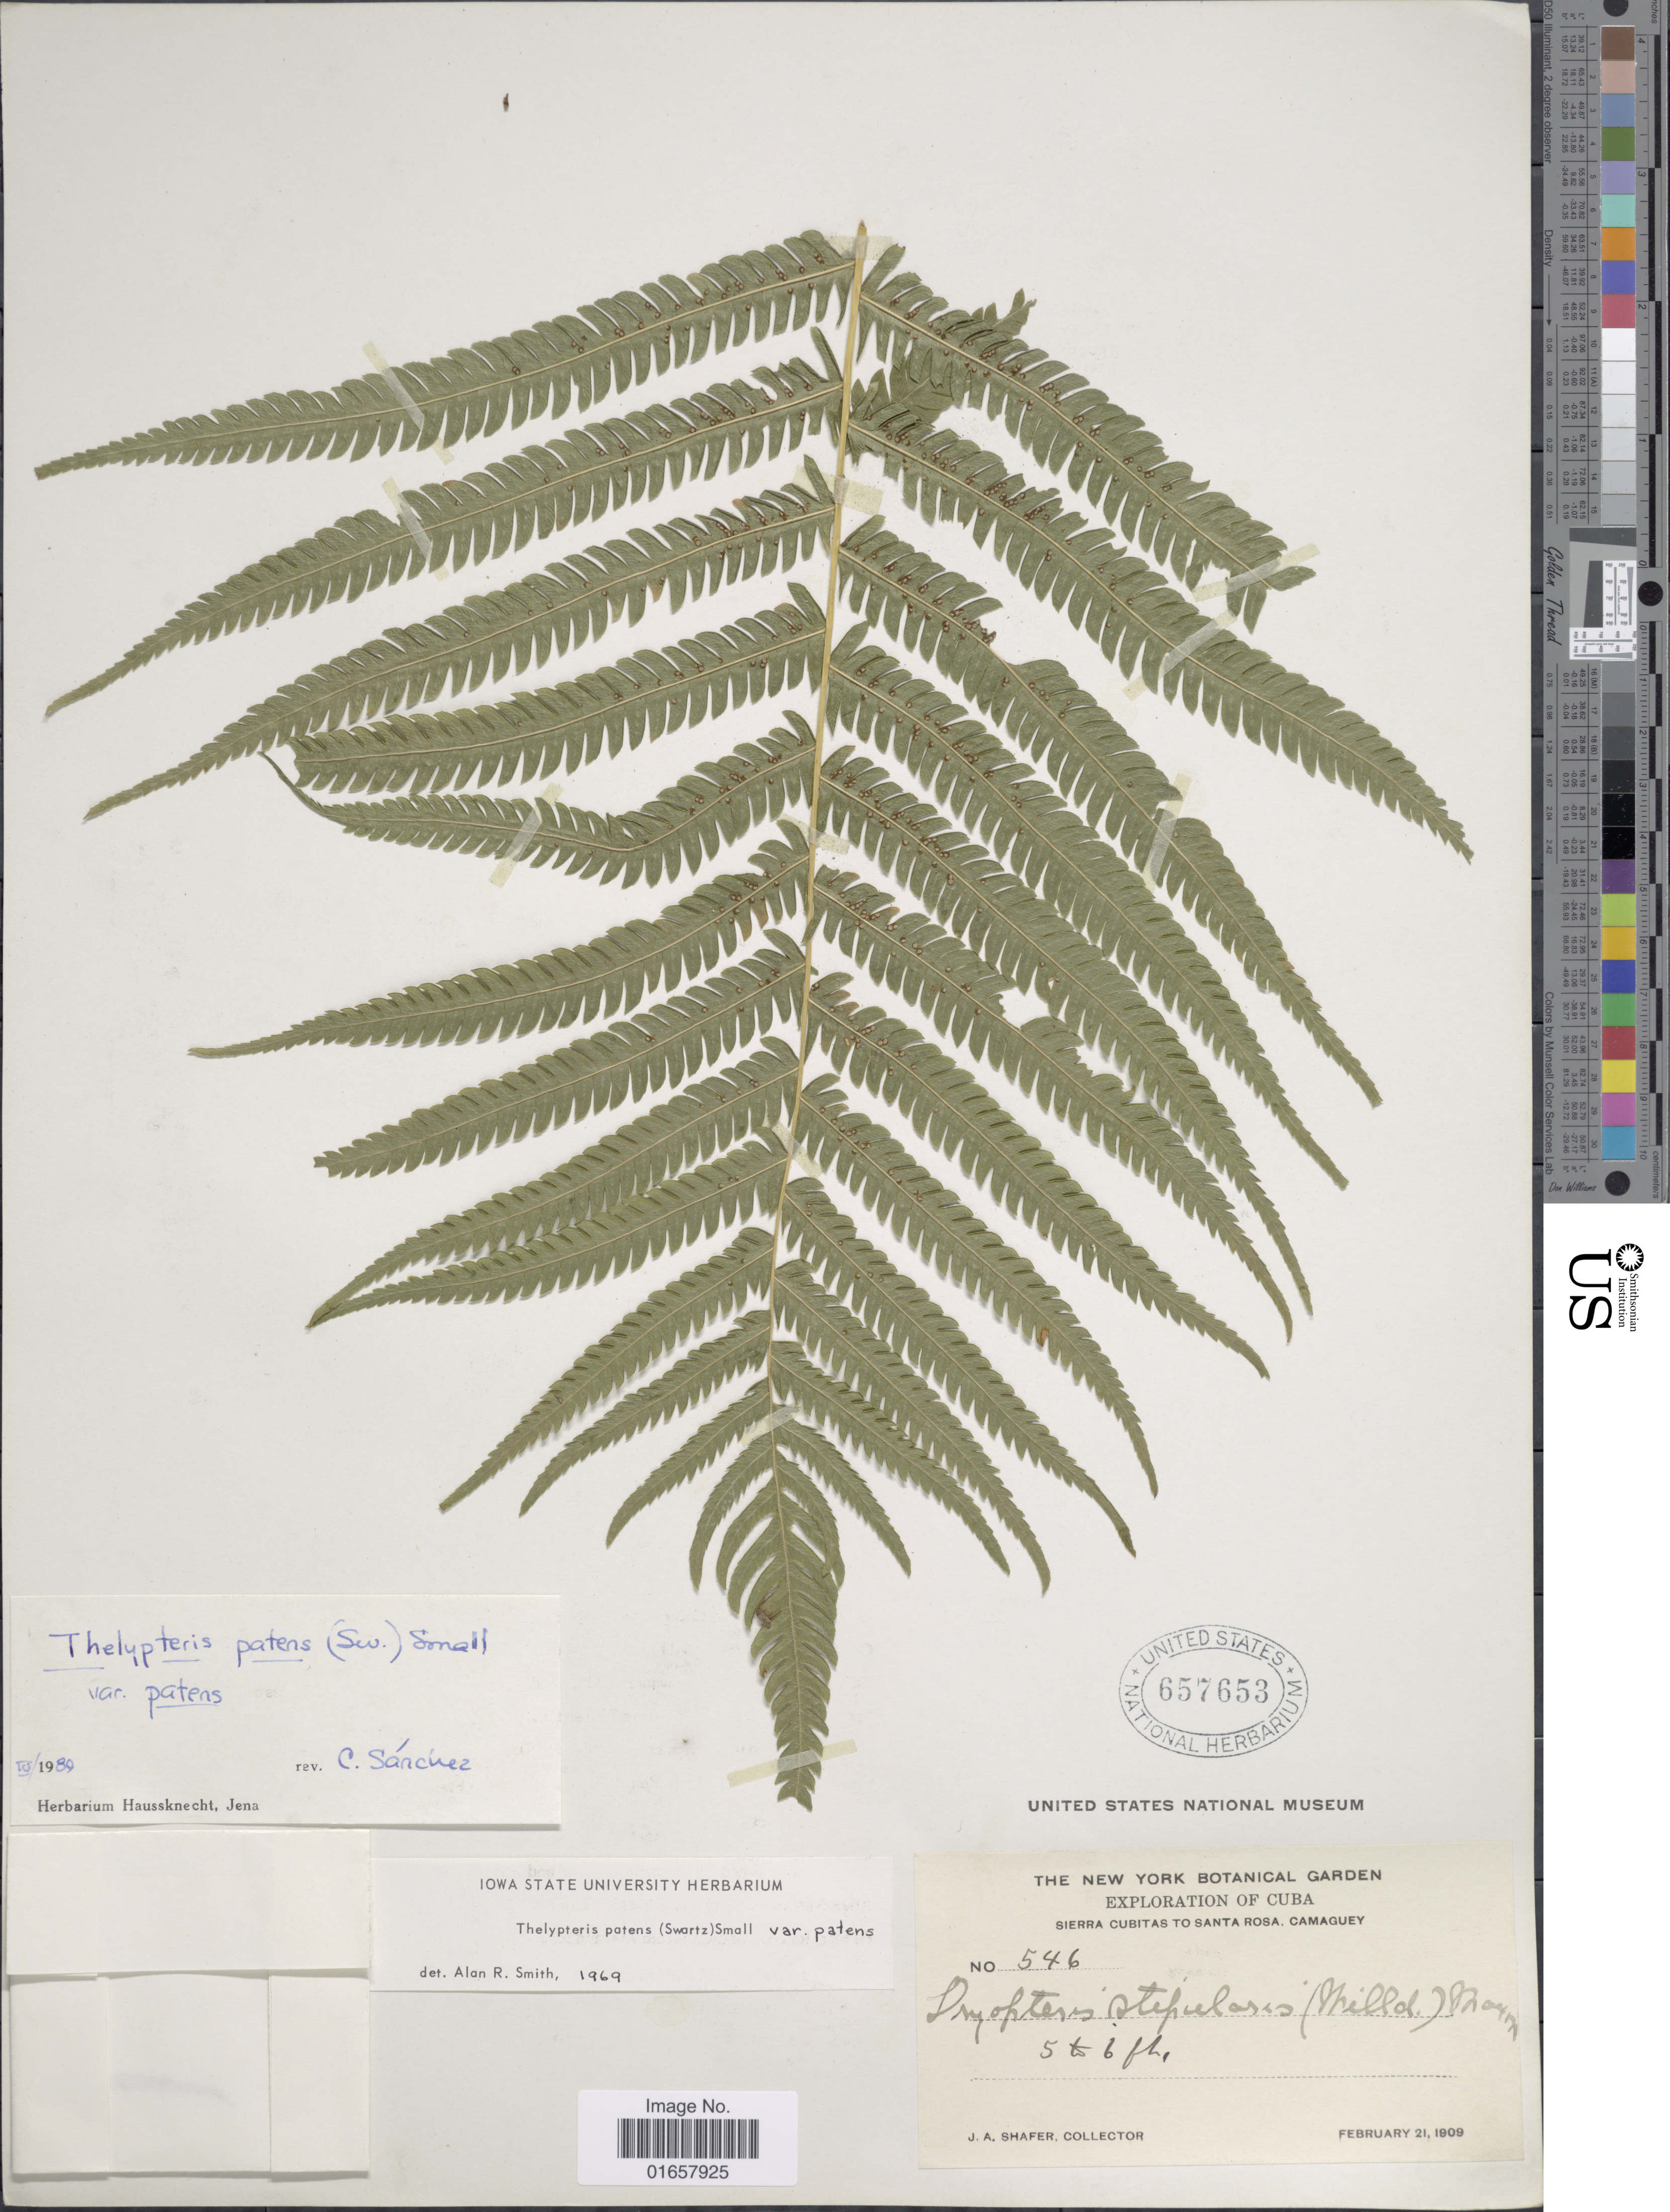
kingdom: Plantae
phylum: Tracheophyta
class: Polypodiopsida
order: Polypodiales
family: Thelypteridaceae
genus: Christella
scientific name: Christella patens var. patens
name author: (Sw.) Holttum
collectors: J. A. Shafer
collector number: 546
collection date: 1909-02-21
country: Cuba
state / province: Camagüey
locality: Cuba, Sierra Cubitas to Santa Rosa, Camaguey.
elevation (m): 2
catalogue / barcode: US 657653